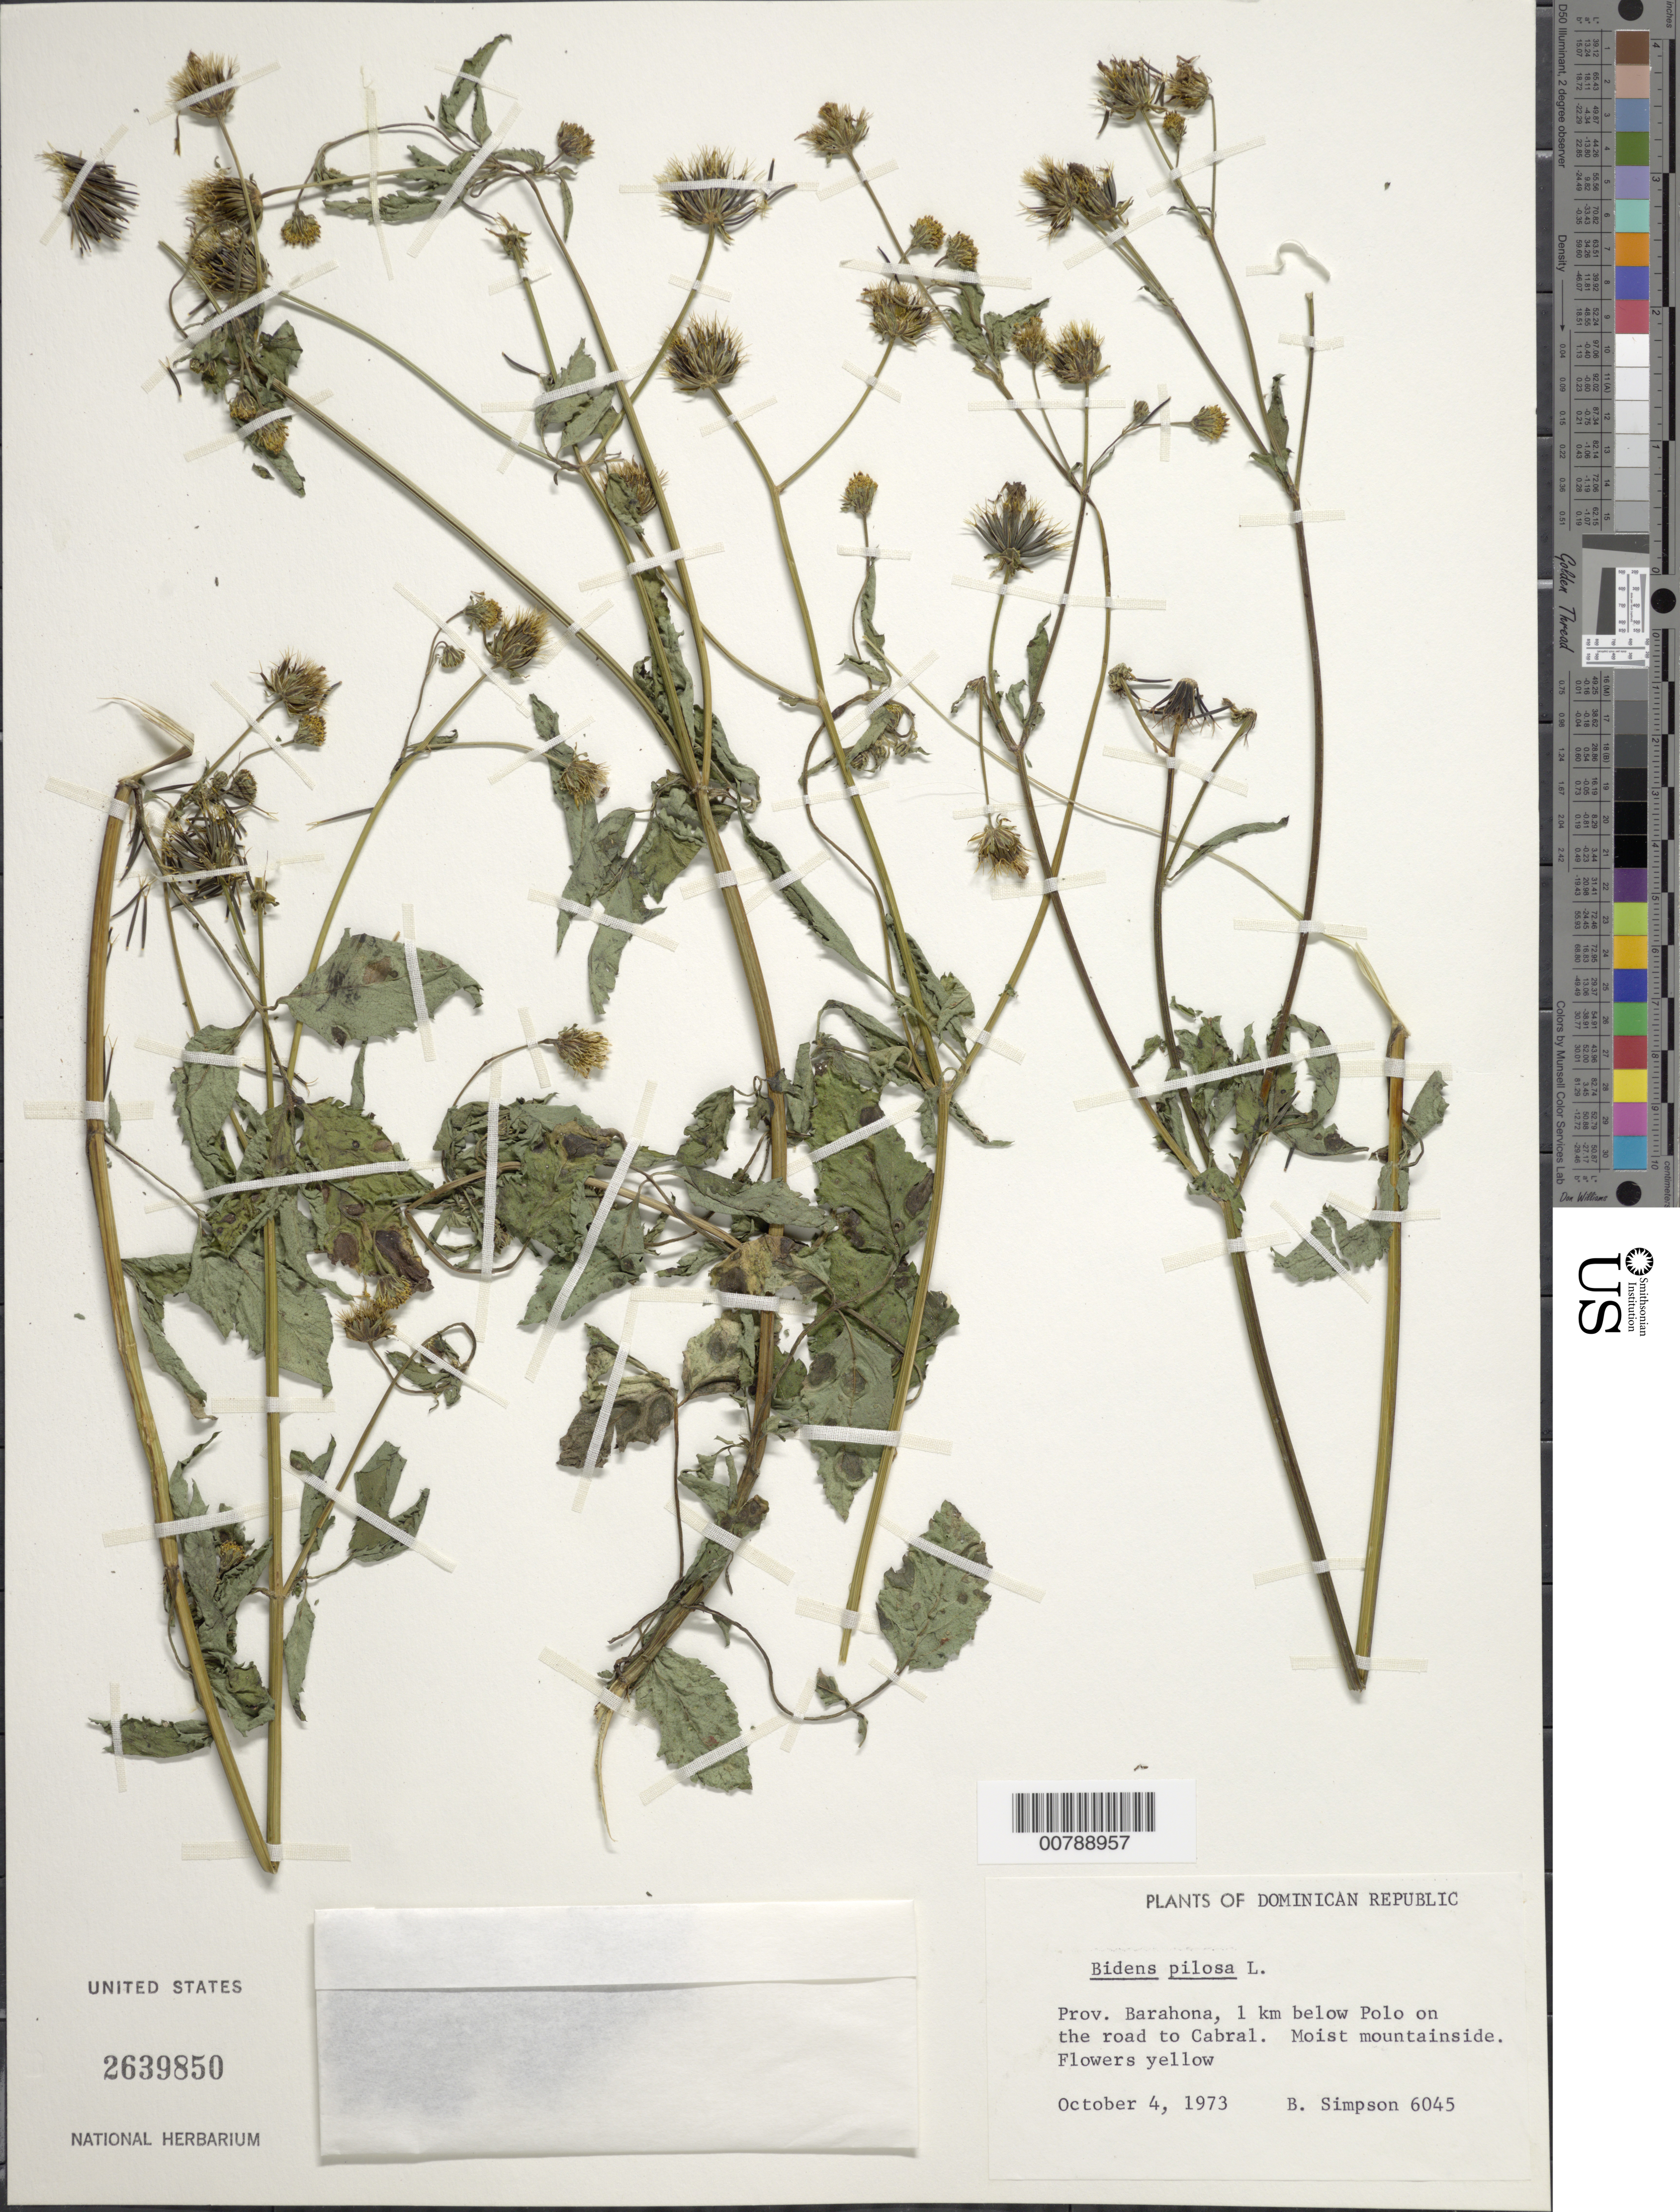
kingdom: Plantae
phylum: Tracheophyta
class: Magnoliopsida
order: Asterales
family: Asteraceae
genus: Bidens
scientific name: Bidens pilosa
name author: L.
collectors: B. Simpson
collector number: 6045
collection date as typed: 04 Oct 1973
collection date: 1973-10-04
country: Dominican Republic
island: Hispaniola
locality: Prov. Barahona, 1 km below Polo on the road to Cabral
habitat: Moist mountainside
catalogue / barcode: US 2639850